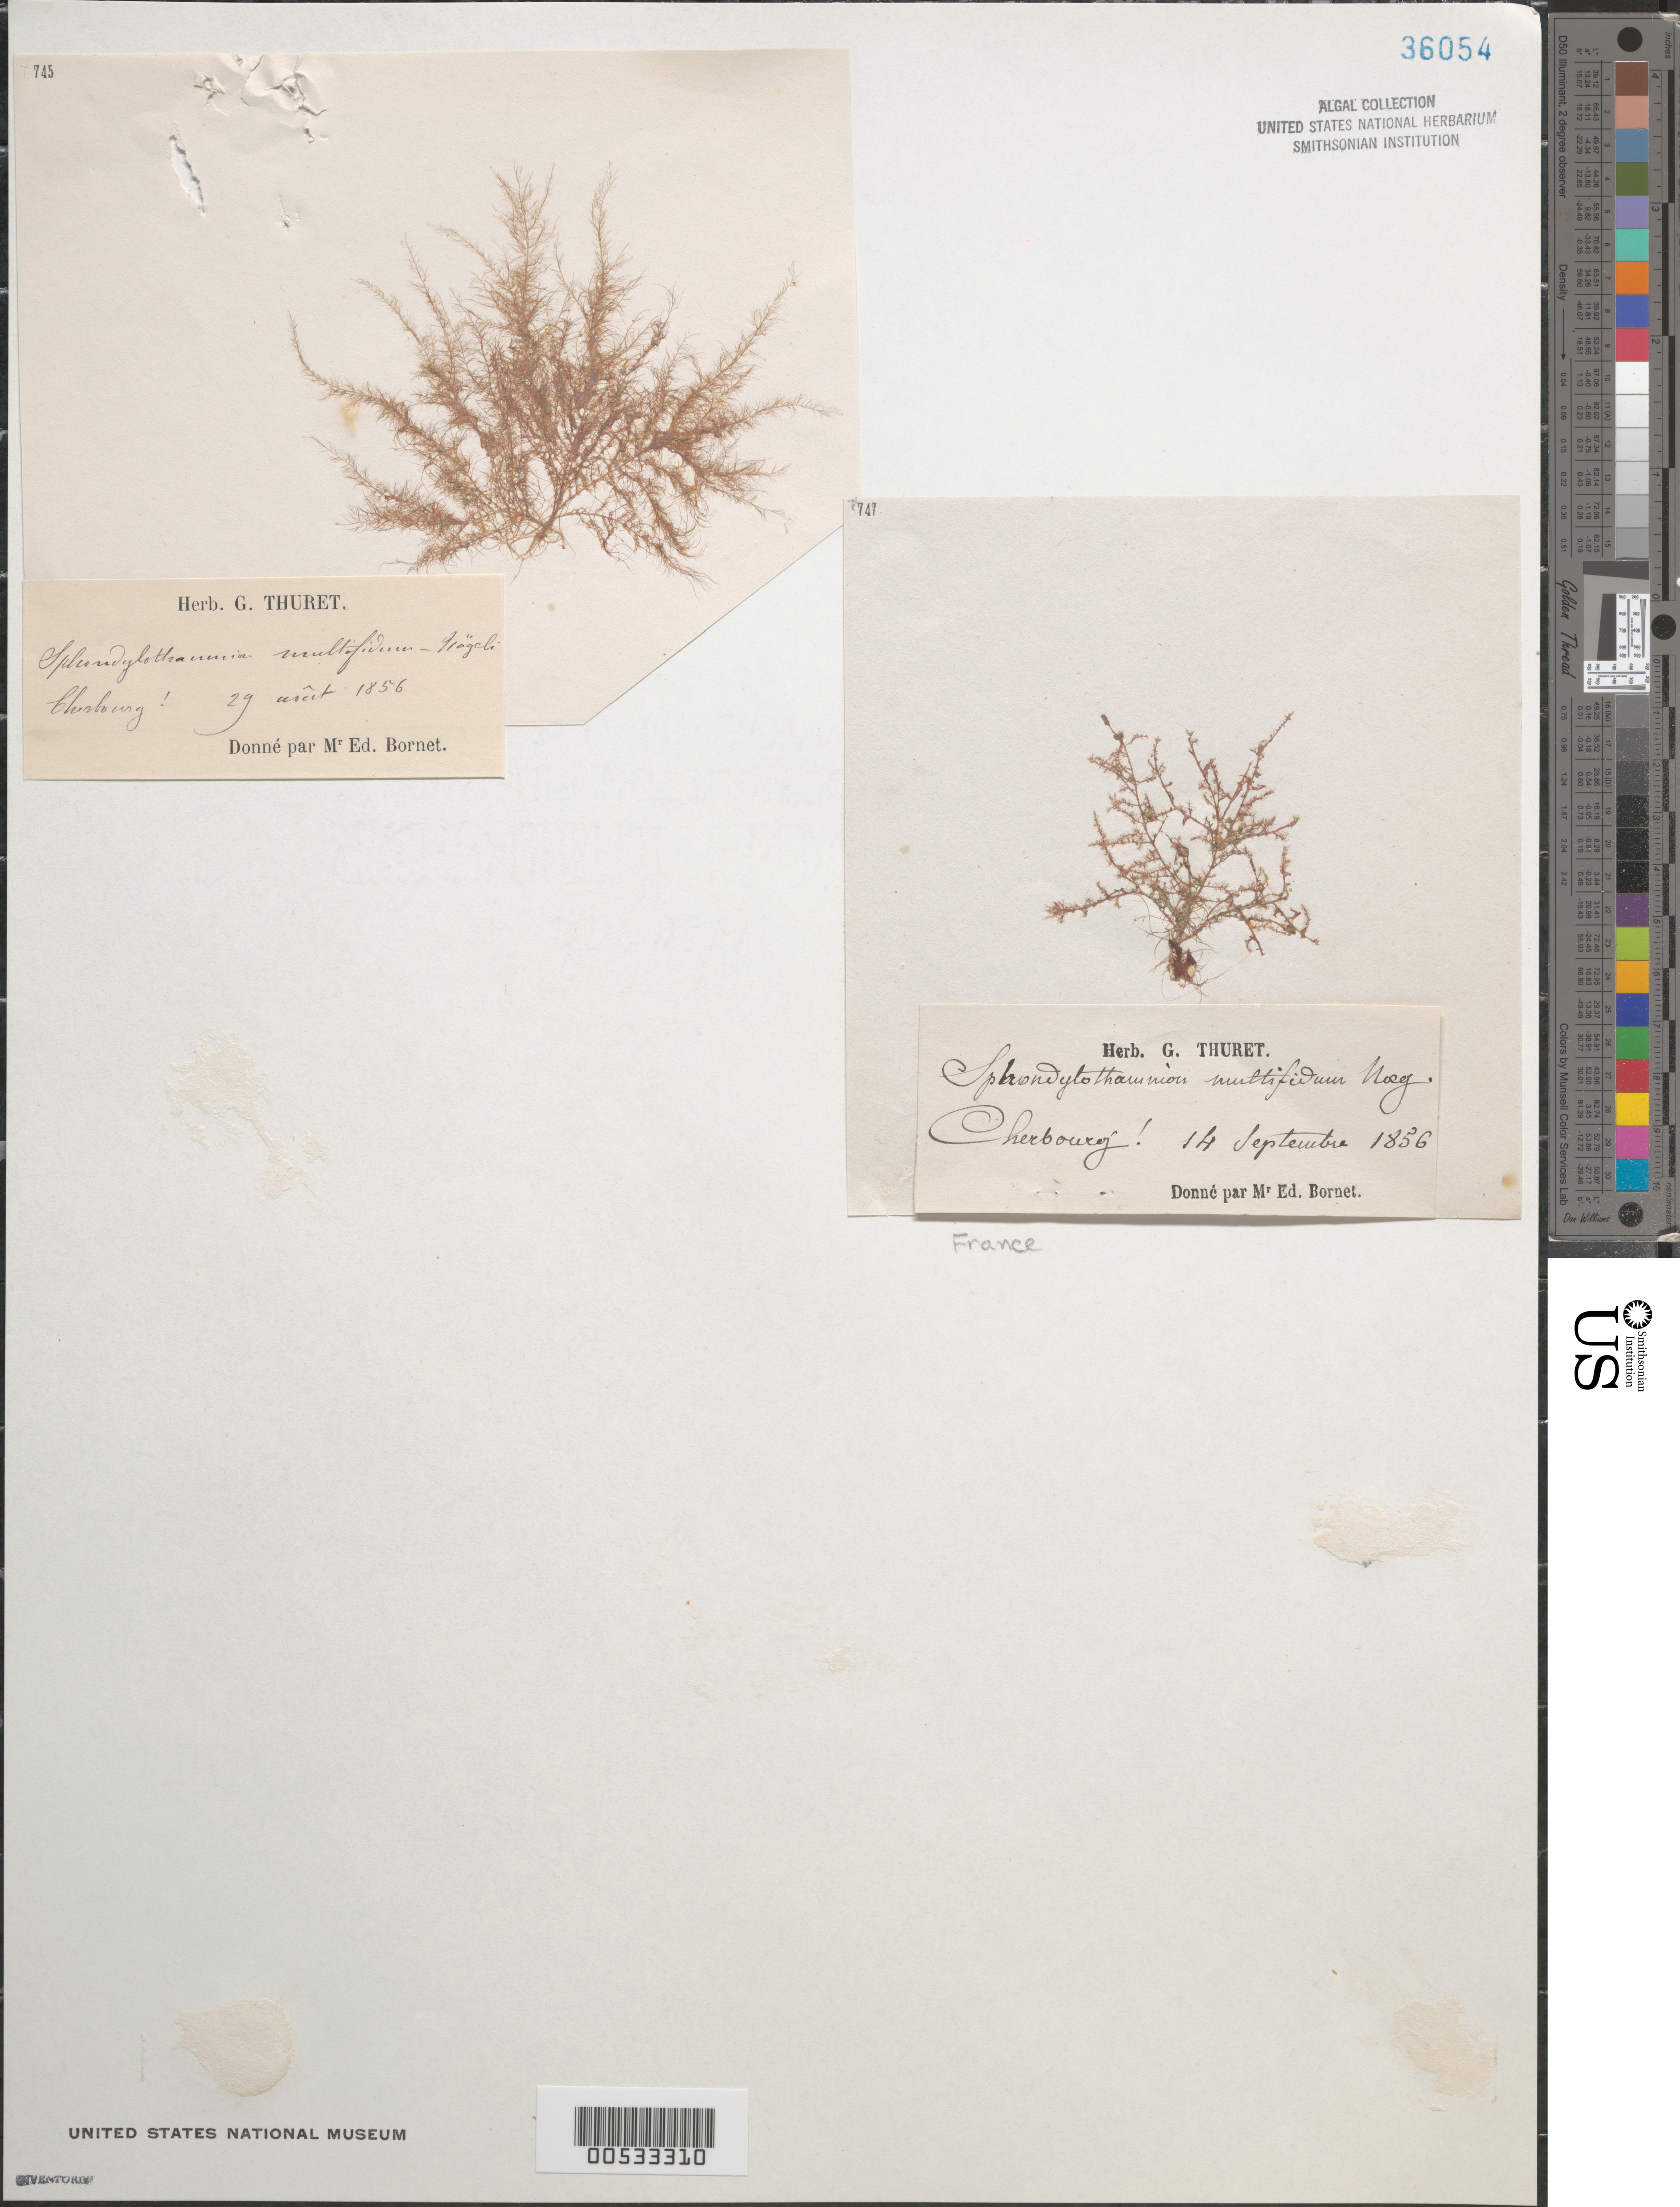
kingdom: Plantae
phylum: Rhodophyta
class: Florideophyceae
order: Ceramiales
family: Wrangeliaceae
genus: Sphondylothamnion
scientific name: Sphondylothamnion multifidum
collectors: Thuret, G. (herbarium)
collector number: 745 & 747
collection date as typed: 29 Aug 1856 AND 14 Sep 1856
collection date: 1856-08-29,1856-09-14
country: France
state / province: Normandie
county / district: Manche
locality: Cherbourg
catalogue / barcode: US 36054